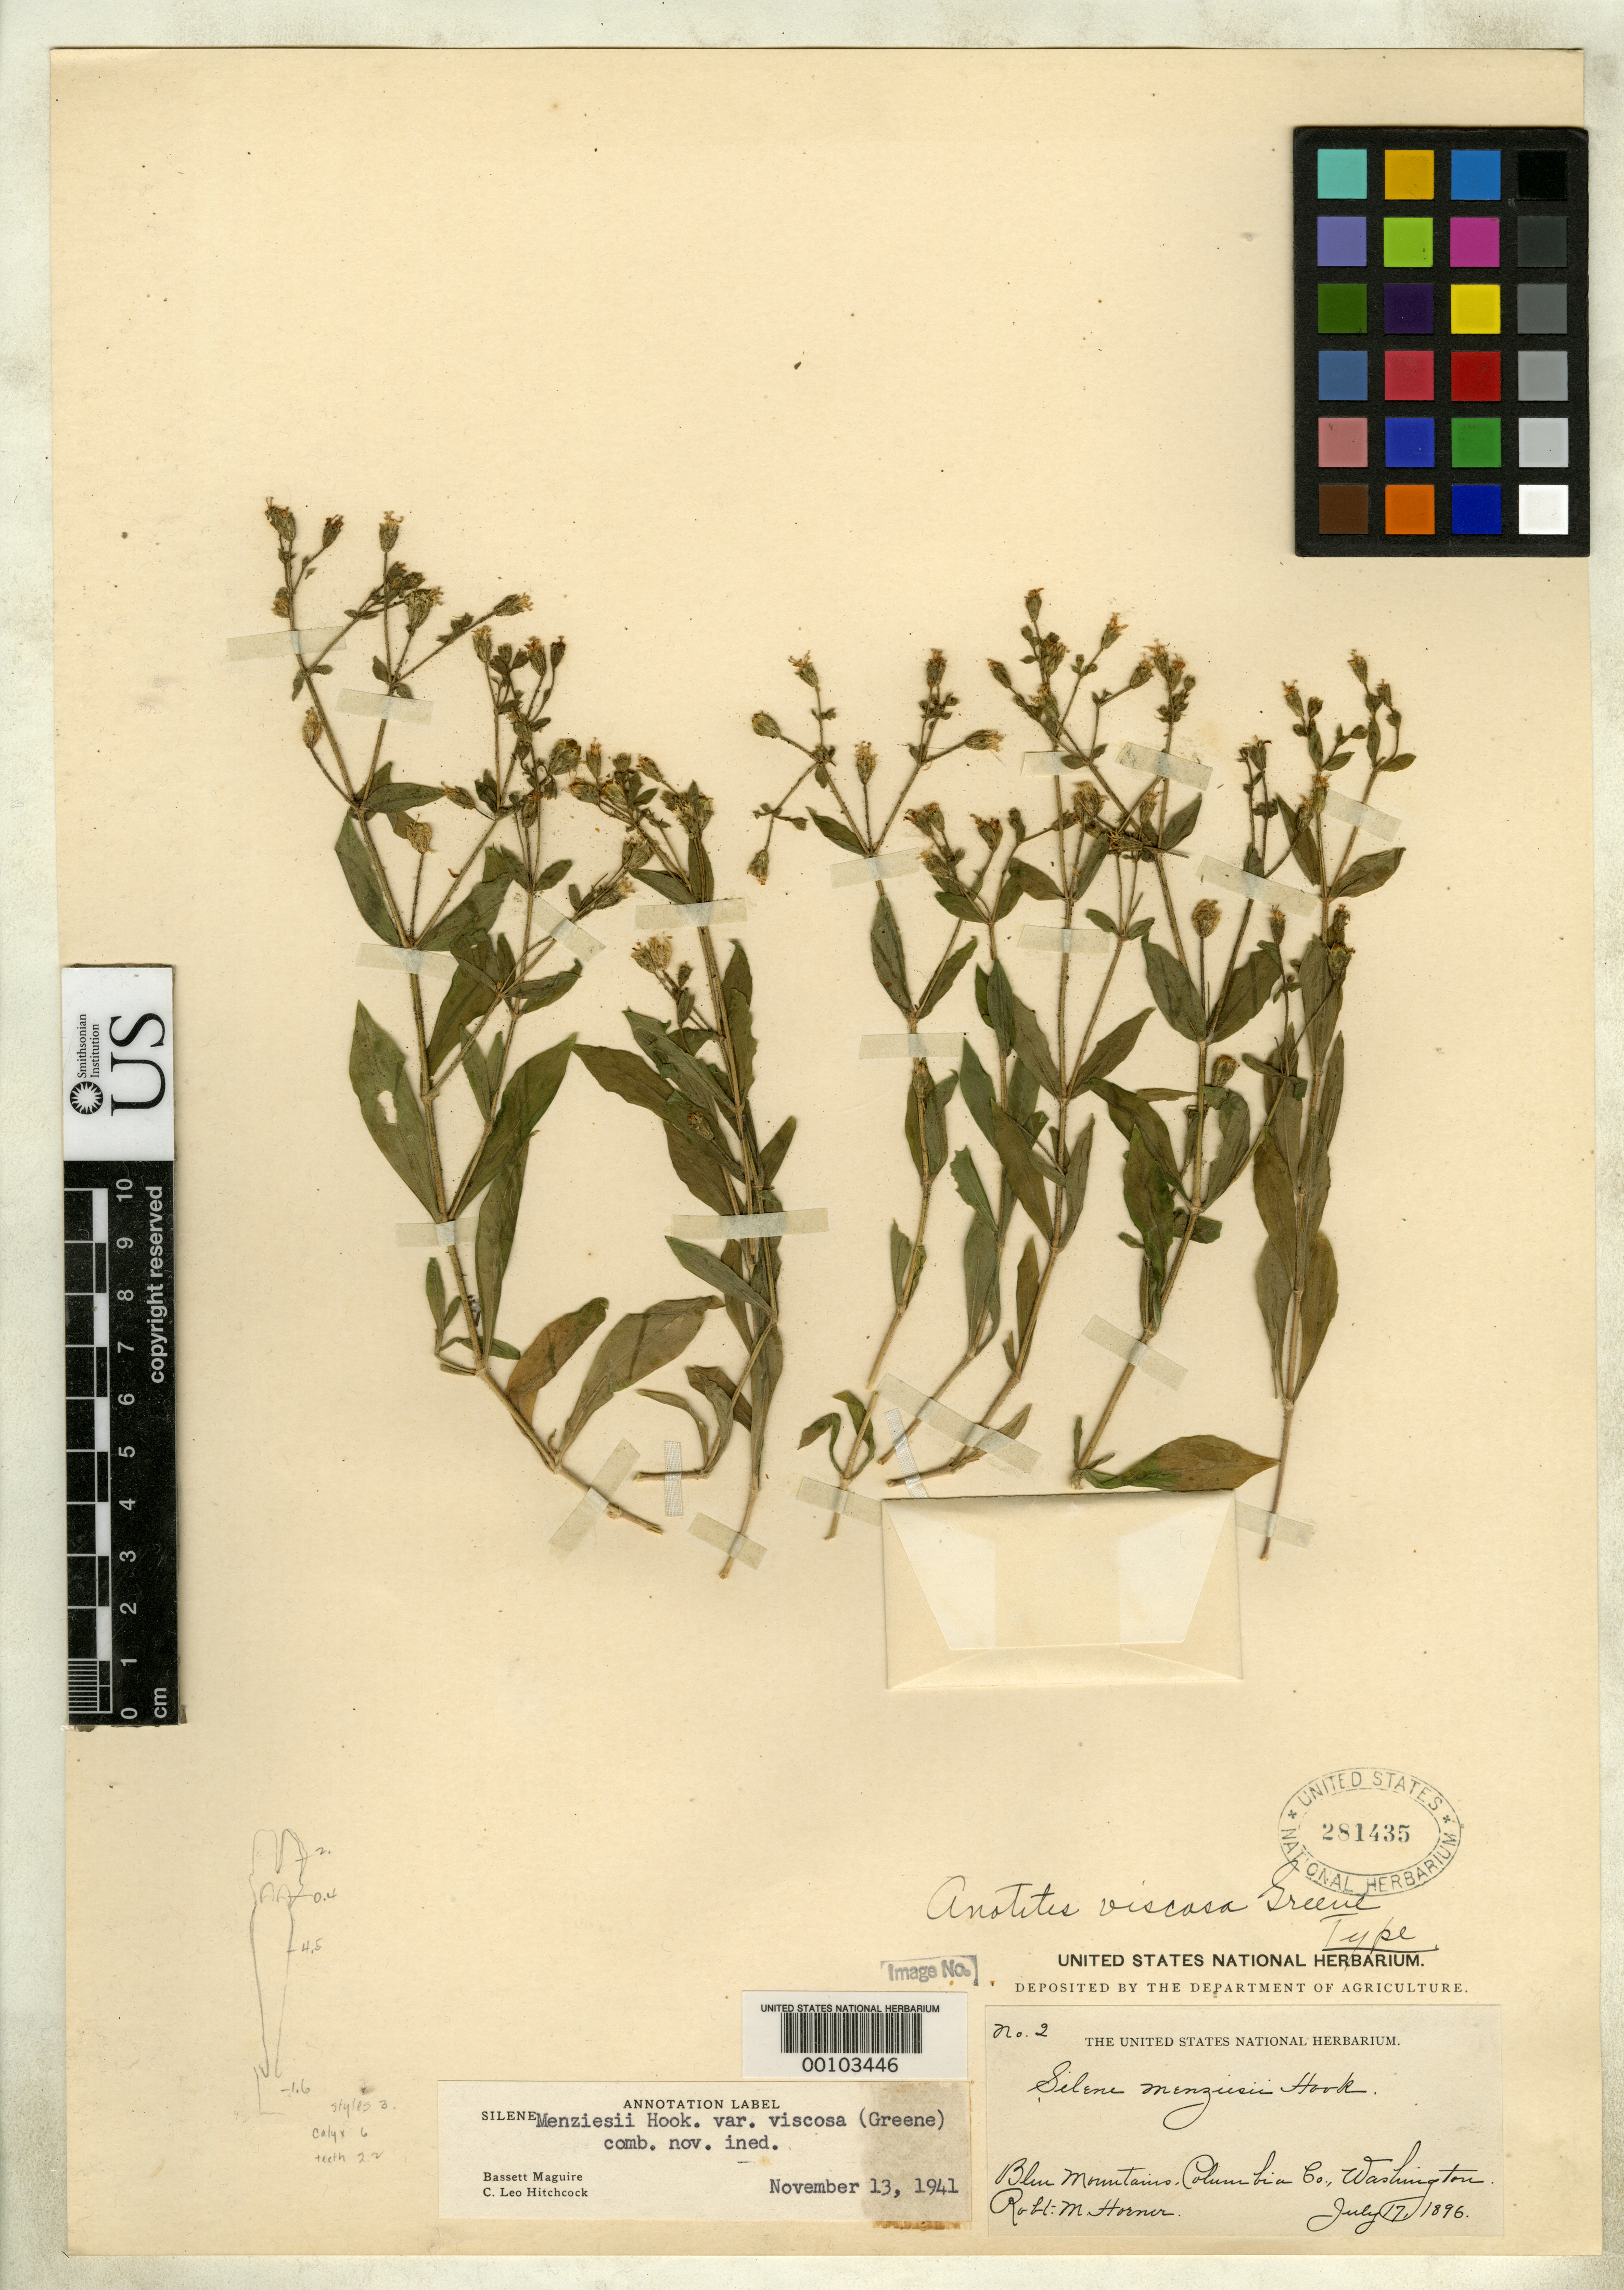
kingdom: Plantae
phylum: Tracheophyta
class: Magnoliopsida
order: Caryophyllales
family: Caryophyllaceae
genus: Anotites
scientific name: Anotites viscosa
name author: Greene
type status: Holotype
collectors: R. Horner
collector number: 2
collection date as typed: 17 Jul 1896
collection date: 1896-07-17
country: United States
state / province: Washington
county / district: Columbia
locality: Blue Mountains.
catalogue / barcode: US 281435